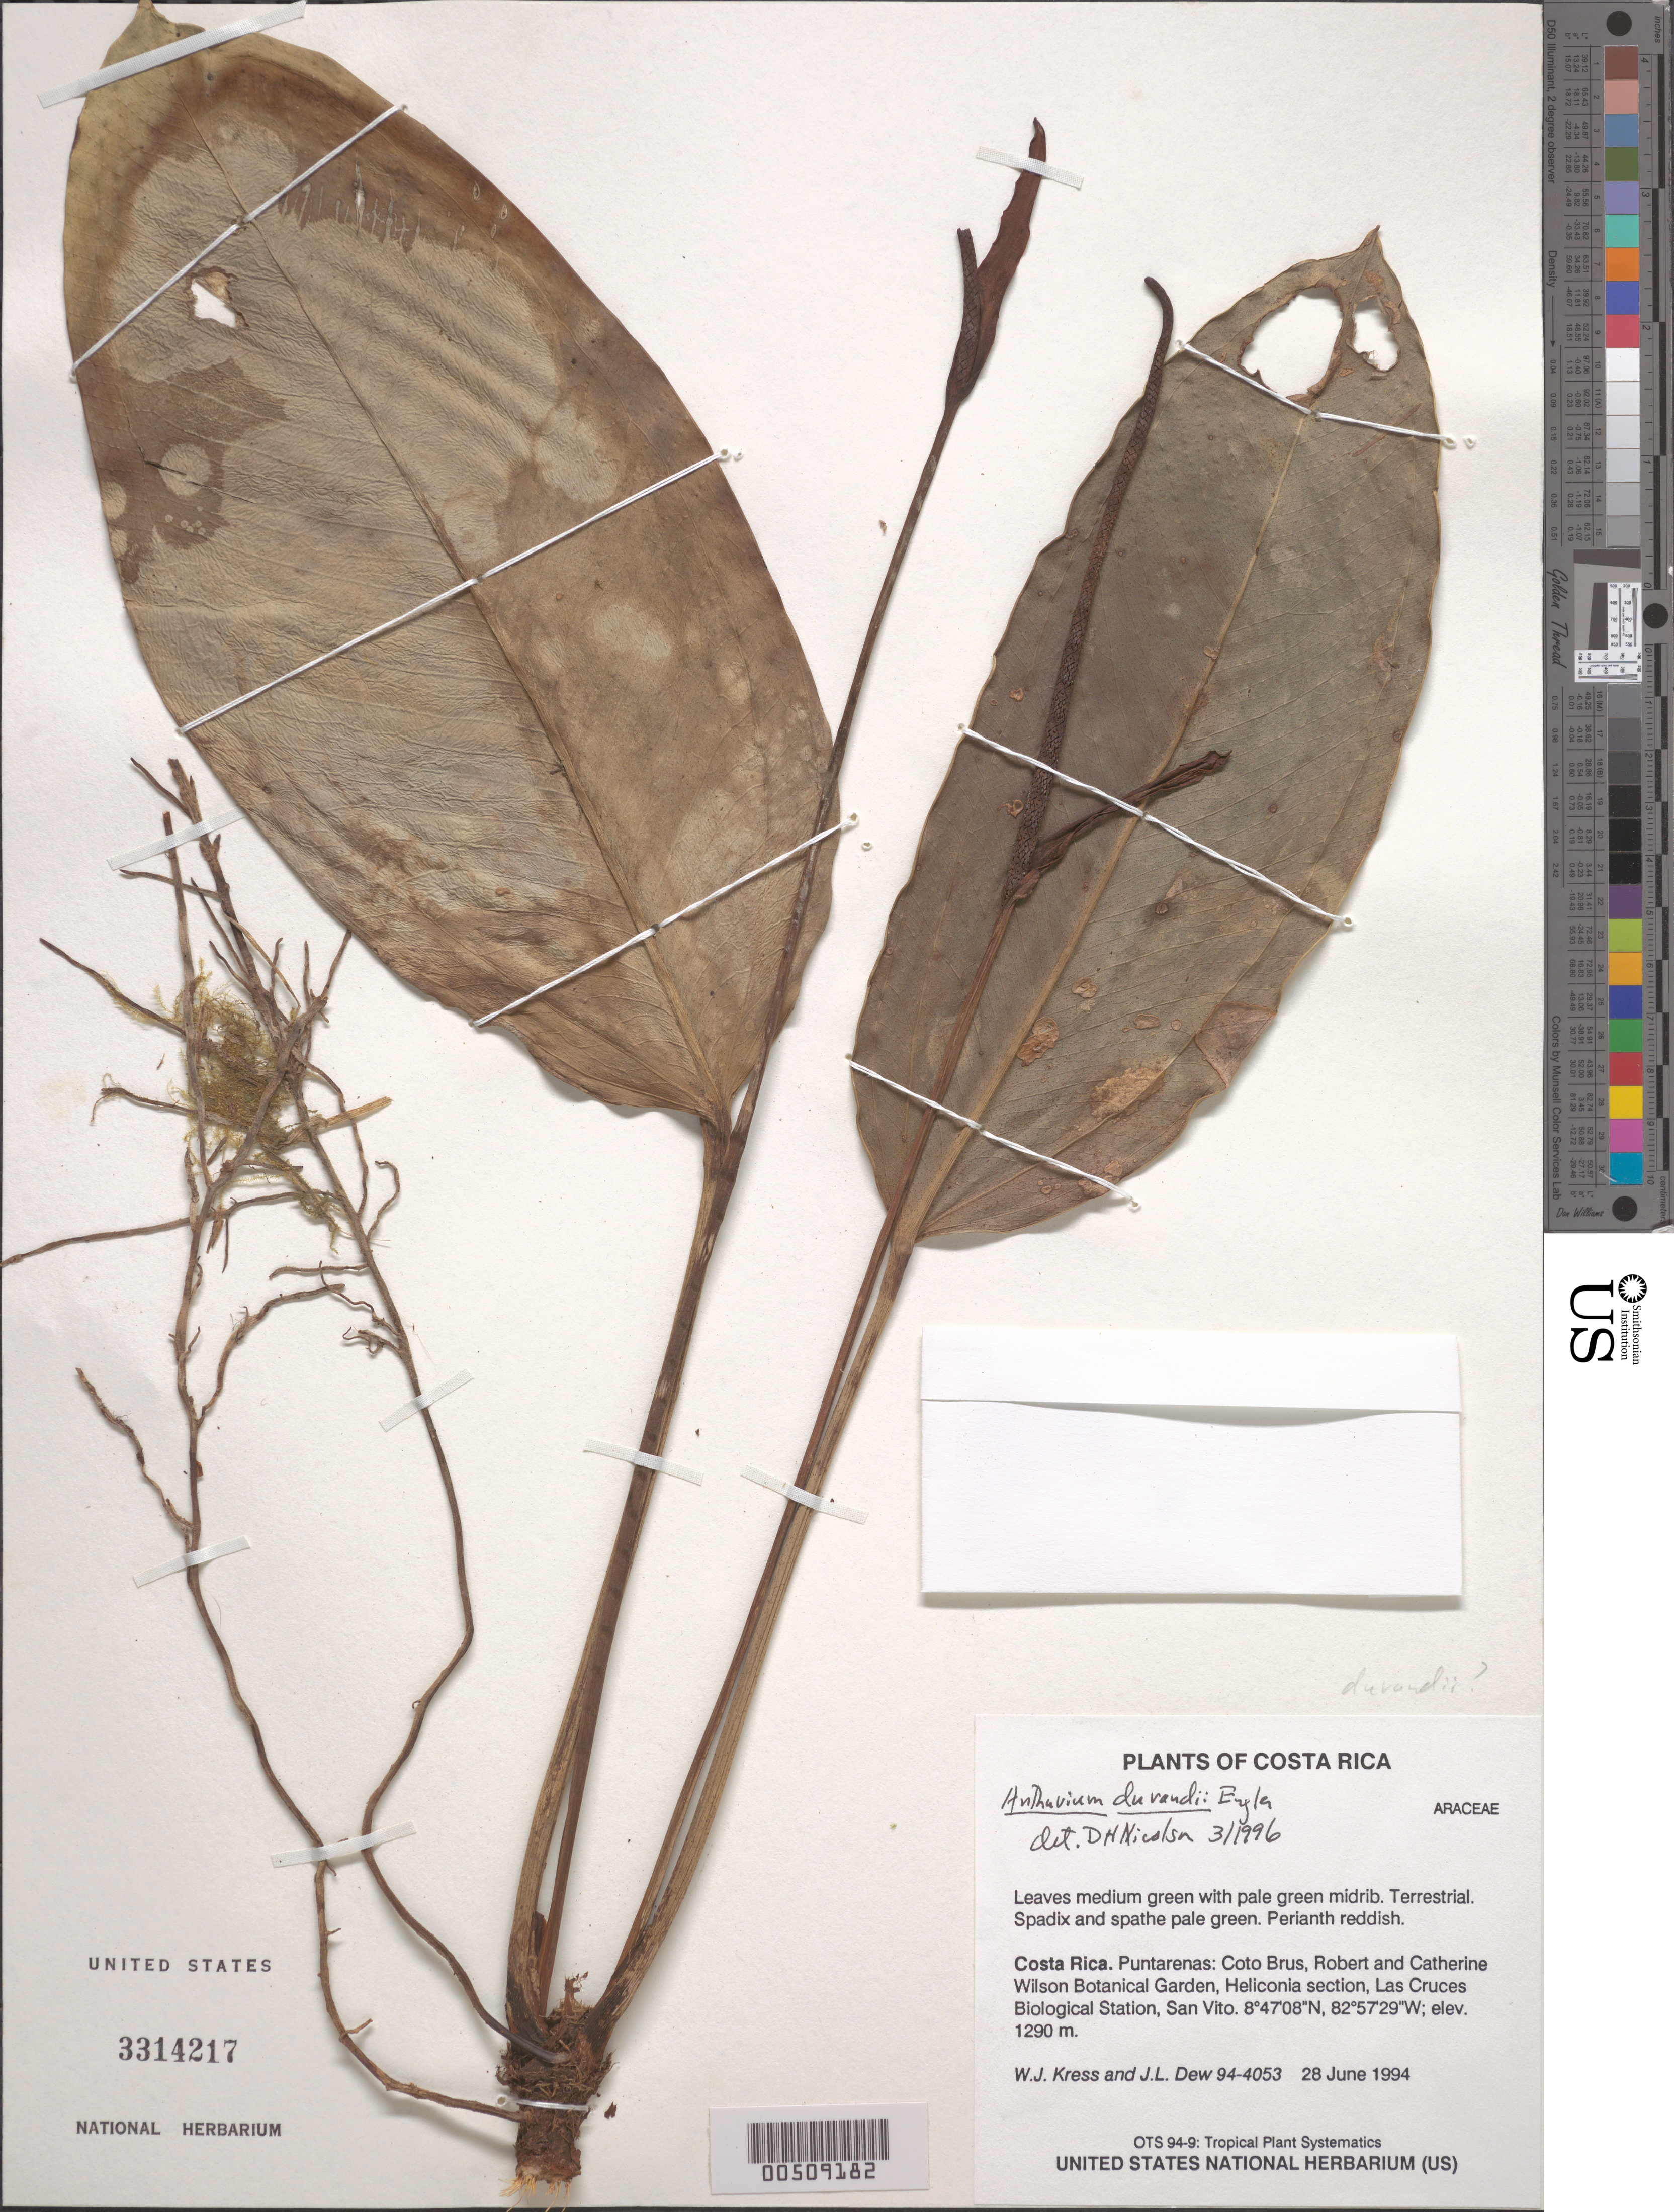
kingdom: Plantae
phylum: Tracheophyta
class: Liliopsida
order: Alismatales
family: Araceae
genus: Anthurium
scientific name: Anthurium durandii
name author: (Brongn. ex Schott) Engl.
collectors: W. J. Kress & J. L. Dew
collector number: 94-4053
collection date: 1994-06-28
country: Costa Rica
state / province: Puntarenas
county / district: Coto Brus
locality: Robert & Catherine Wilson Botanical Garden, Las Cruces Biological Station, San Vito. Heliconia section.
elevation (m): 1290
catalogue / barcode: US 3314217